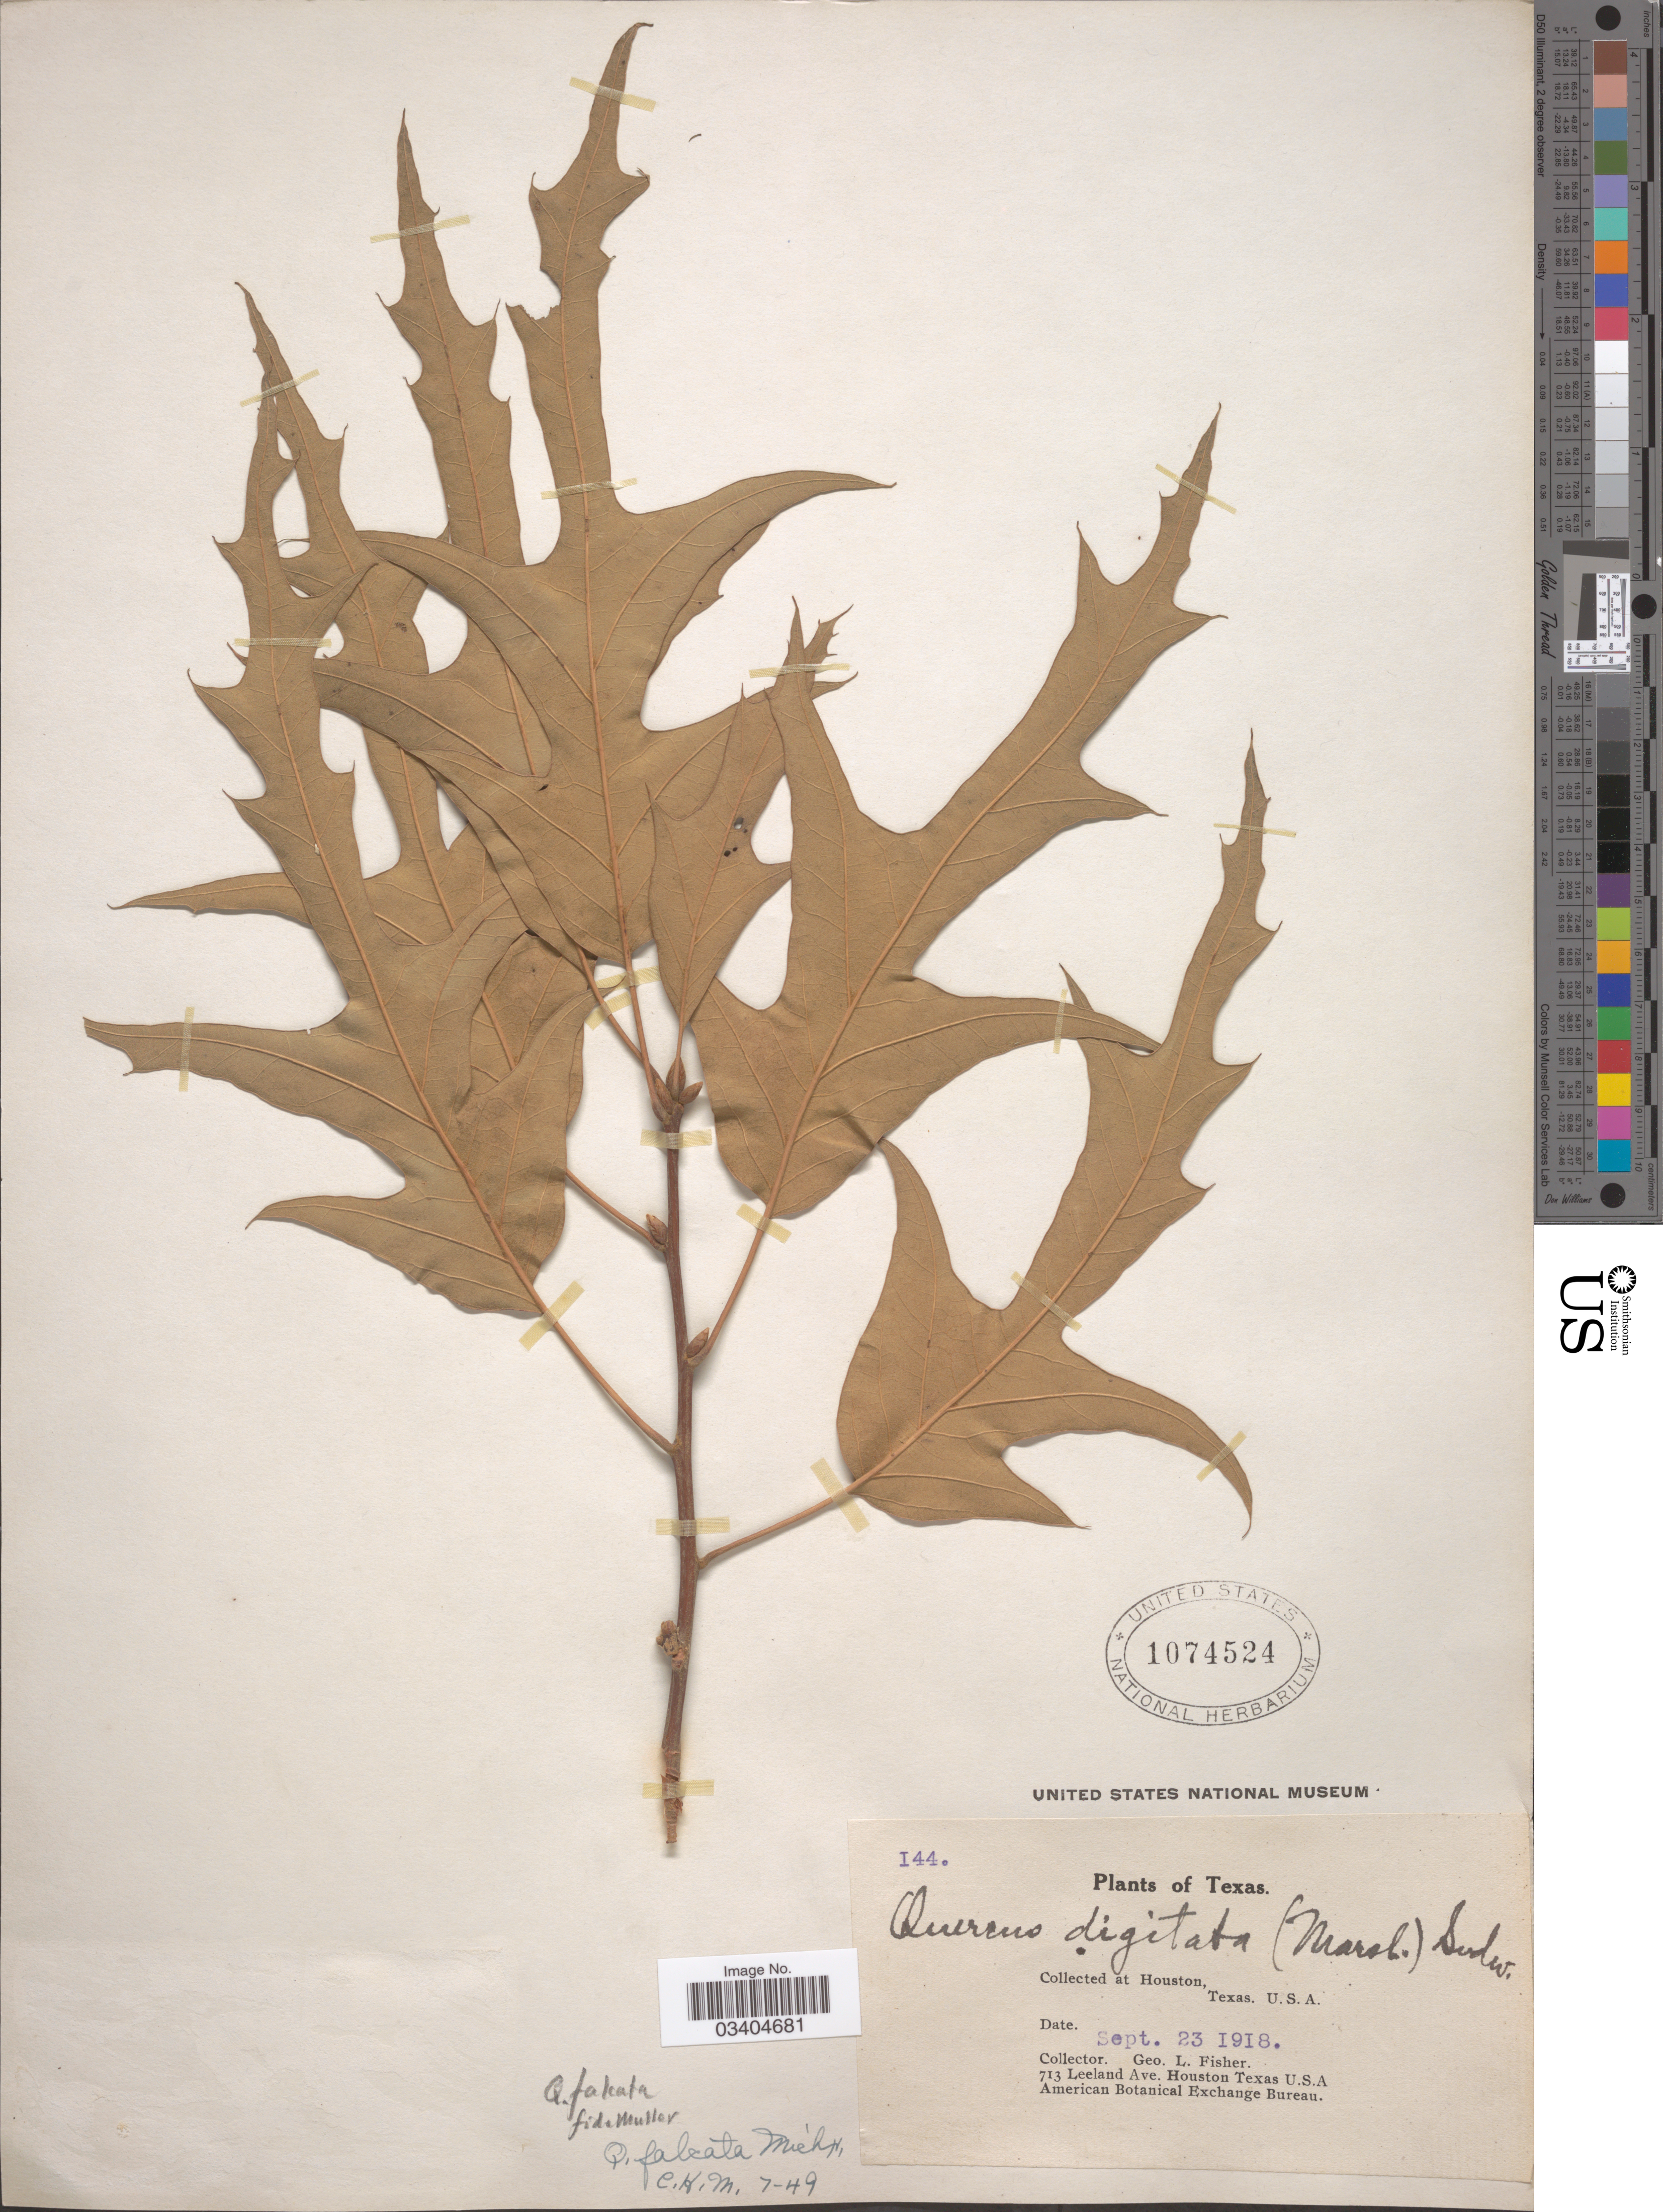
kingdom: Plantae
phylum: Tracheophyta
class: Magnoliopsida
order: Fagales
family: Fagaceae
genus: Quercus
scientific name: Quercus falcata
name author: Michx.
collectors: G. L. Fisher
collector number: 144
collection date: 1918-09-23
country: United States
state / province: Texas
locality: Houston.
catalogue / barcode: US 1074524